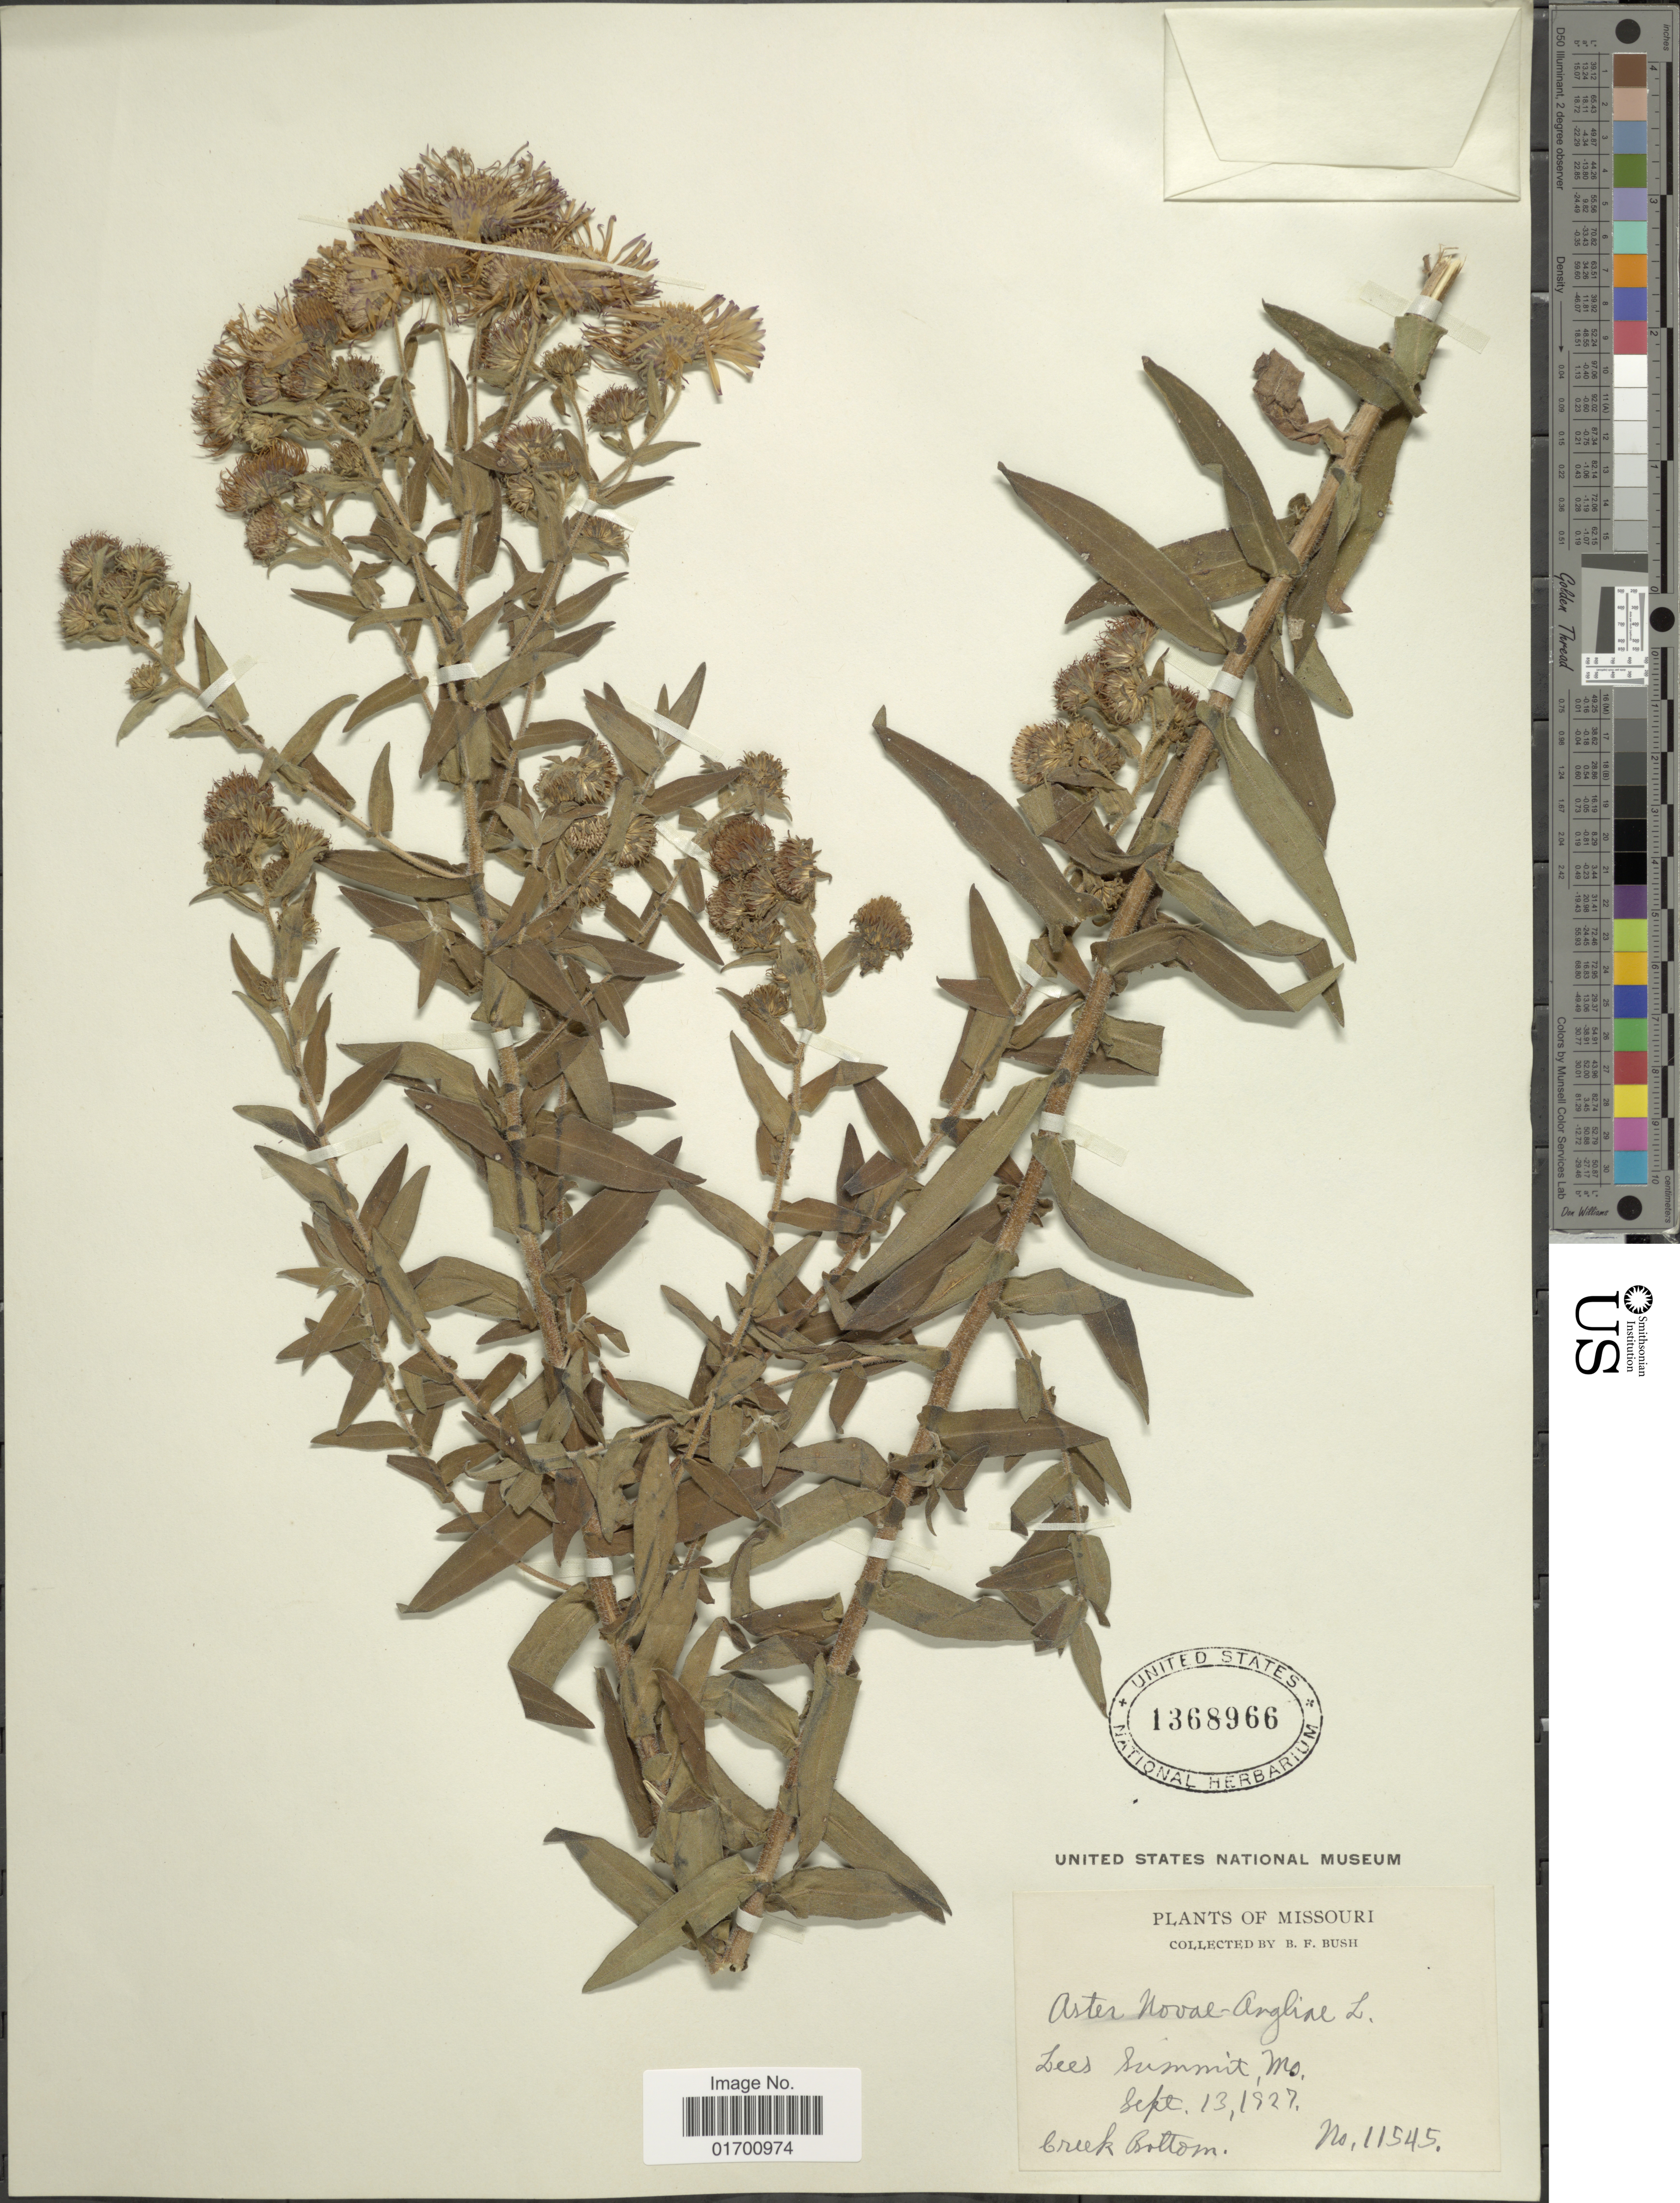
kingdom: Plantae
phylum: Tracheophyta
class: Magnoliopsida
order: Asterales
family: Asteraceae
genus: Symphyotrichum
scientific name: Symphyotrichum novae-angliae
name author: (L.) G.L. Nesom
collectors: B. F. Bush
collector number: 11545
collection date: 1927-09-13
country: United States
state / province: Missouri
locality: Lees Summit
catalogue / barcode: US 1368966